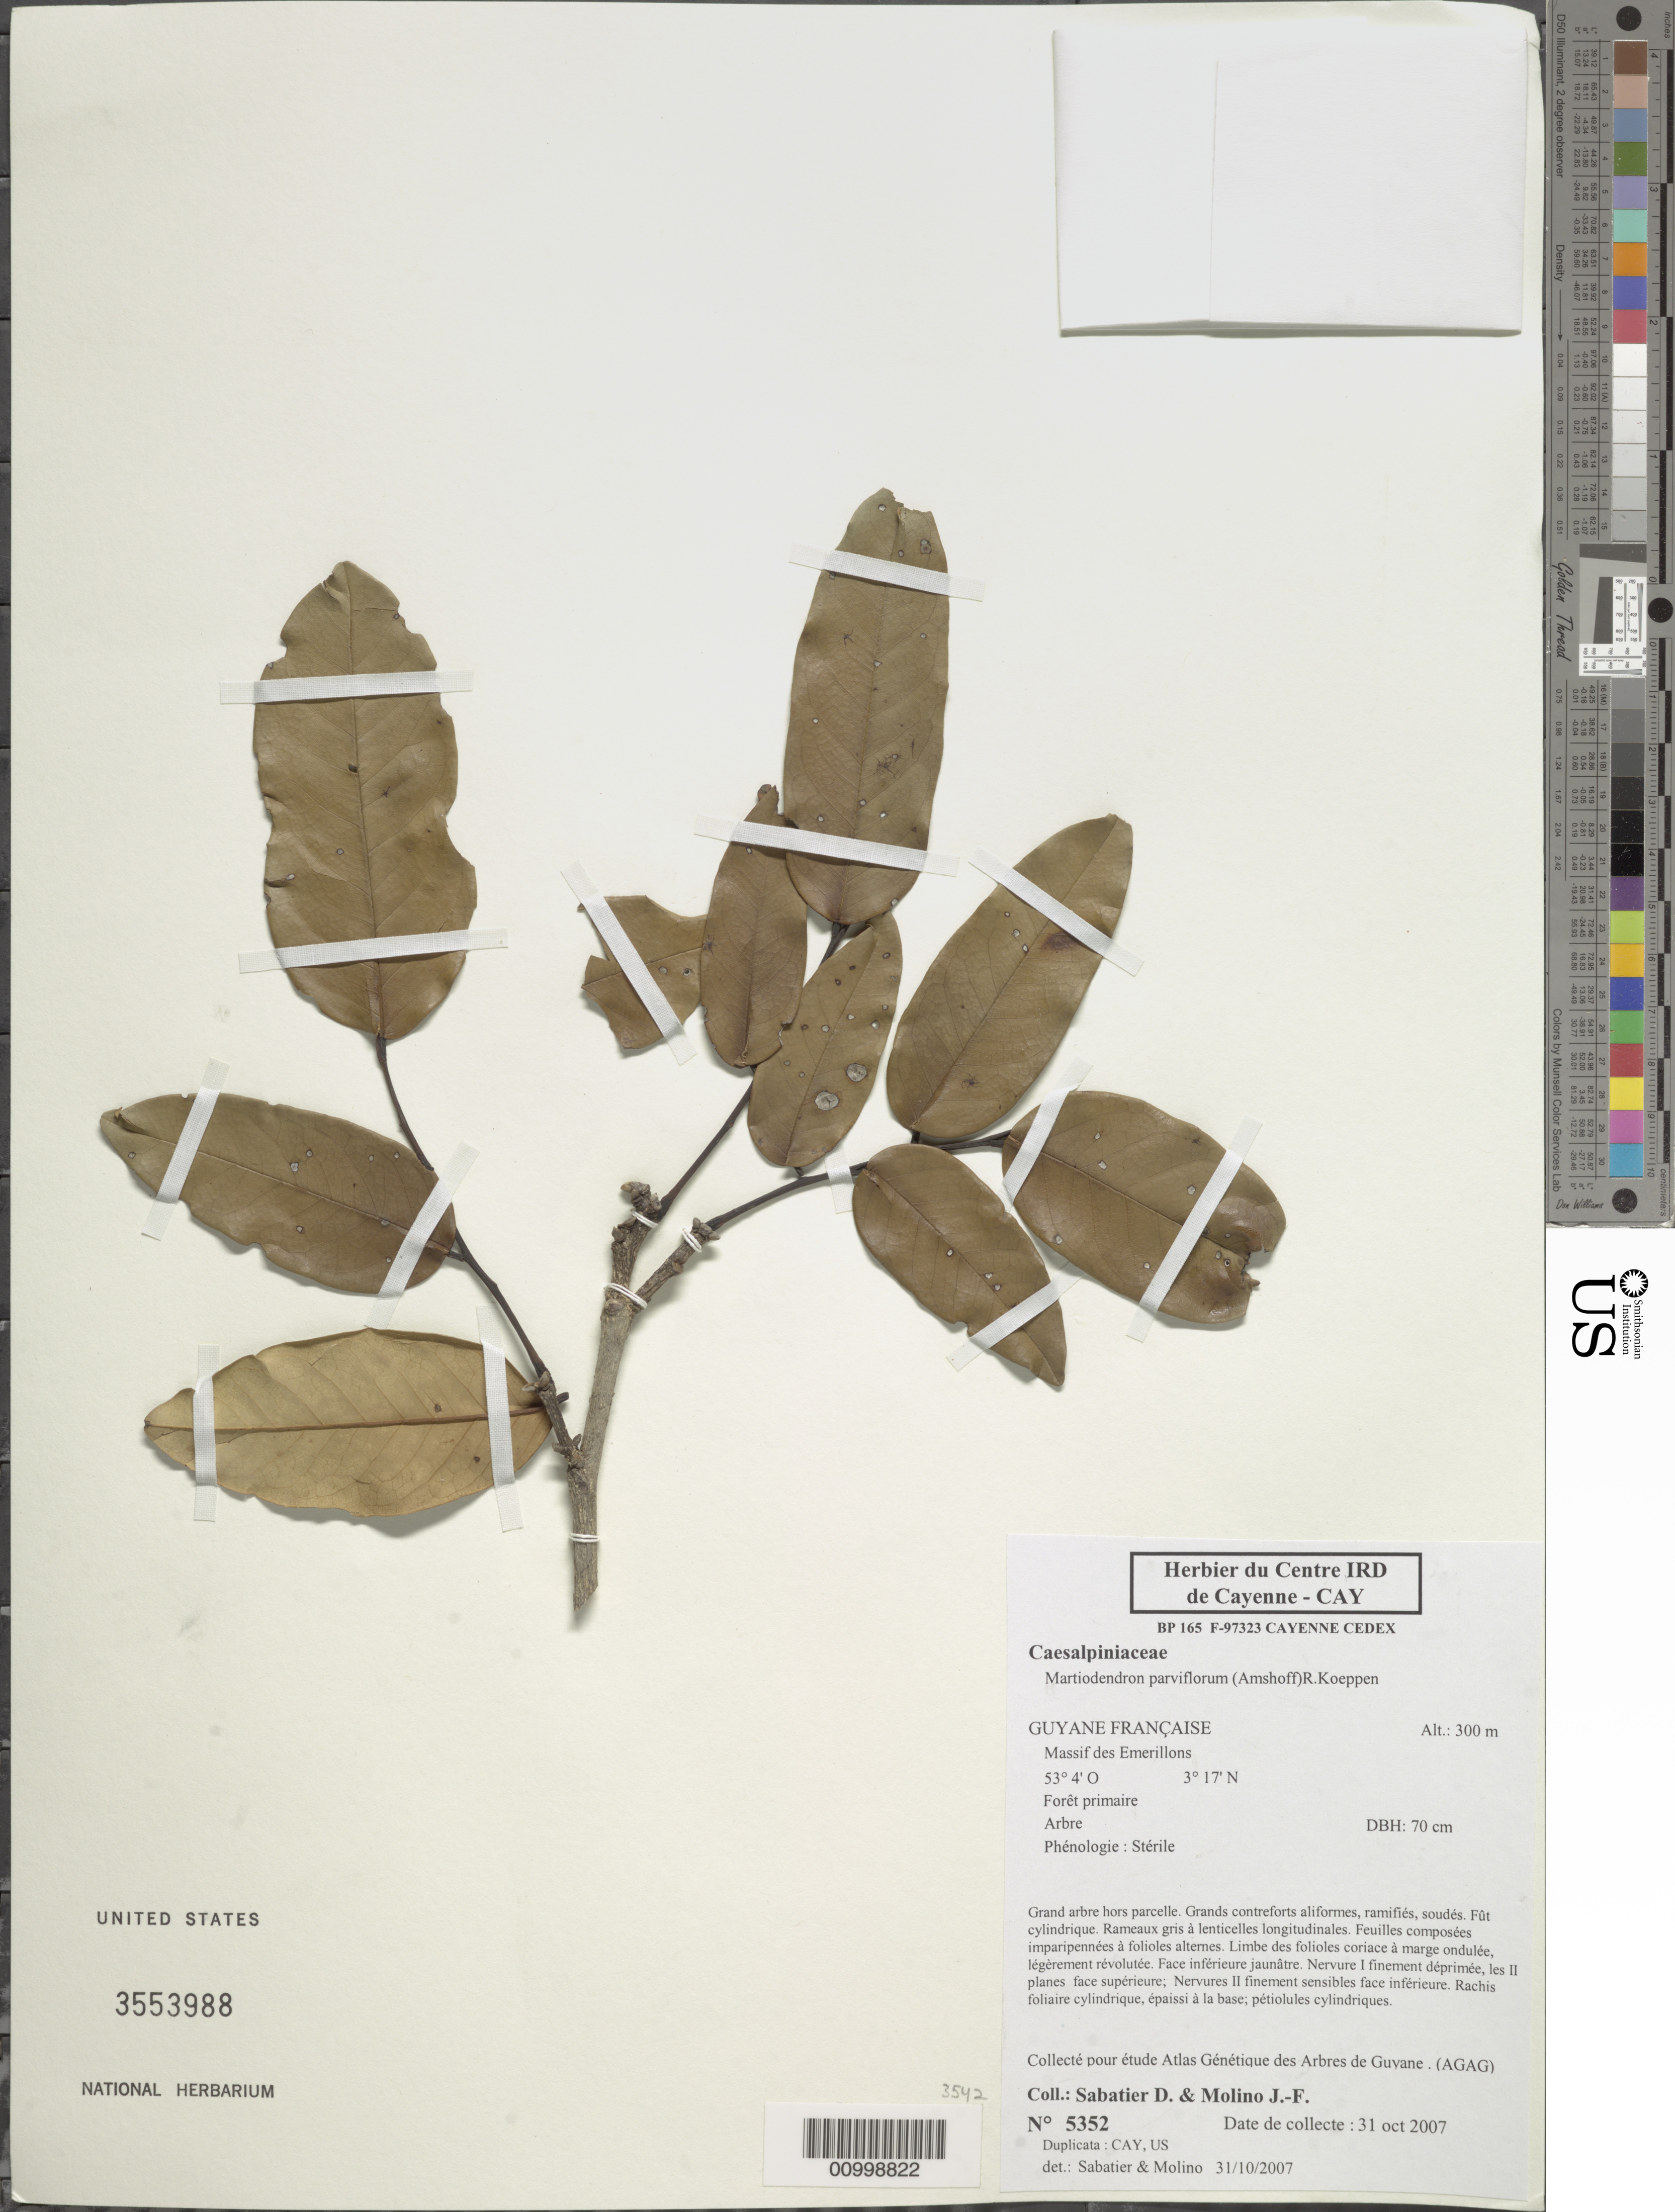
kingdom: Plantae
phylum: Tracheophyta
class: Magnoliopsida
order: Fabales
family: Fabaceae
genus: Martiodendron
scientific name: Martiodendron parviflorum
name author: (Amshoff) Kolpen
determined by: Sabatier, D.; Molino, J. F.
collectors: D. Sabatier & J. Molino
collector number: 5352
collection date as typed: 31-Oct-07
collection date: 2007-10-31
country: French Guiana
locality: Massif des Emerillons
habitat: Foret primaire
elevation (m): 300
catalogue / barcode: US 3553988